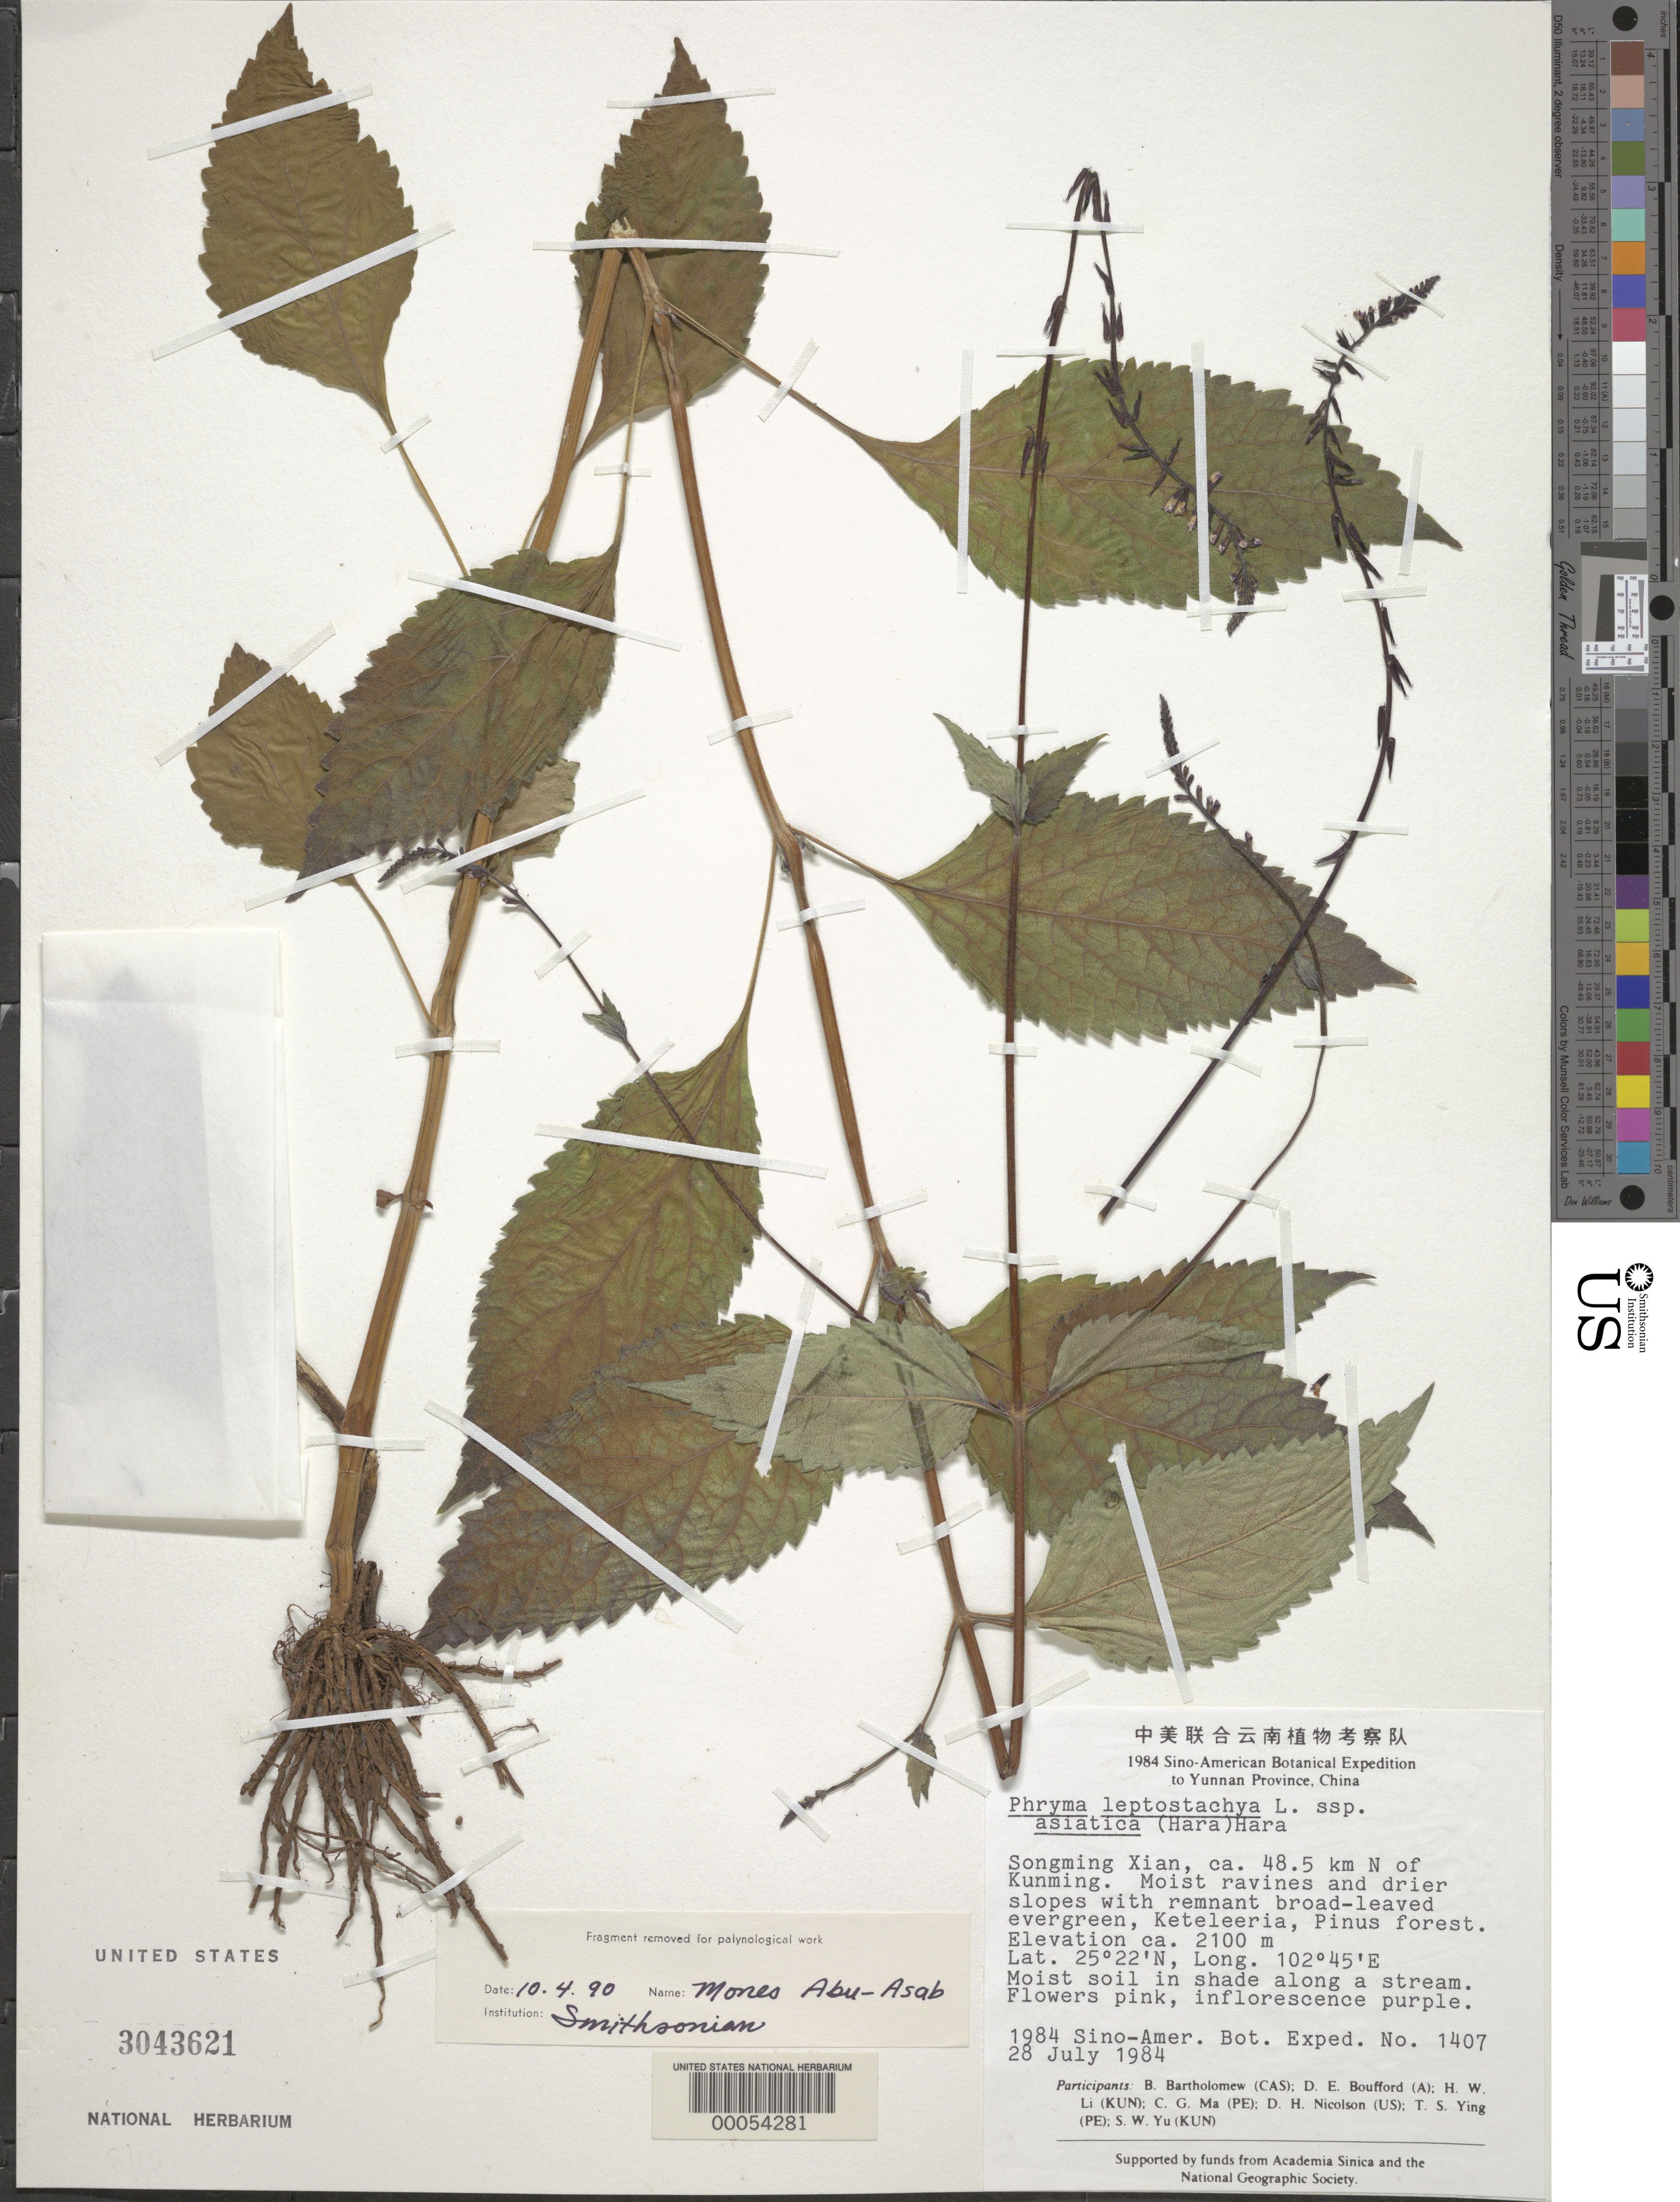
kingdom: Plantae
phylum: Tracheophyta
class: Magnoliopsida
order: Lamiales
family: Phrymaceae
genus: Phryma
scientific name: Phryma leptostachya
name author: L.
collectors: B. M. Bartholomew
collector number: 1407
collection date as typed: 28 Jul 1984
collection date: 1984-07-28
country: China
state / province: Yunnan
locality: Songming Xian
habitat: In moist soil in shade along a stream in a pinus forest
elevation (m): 2100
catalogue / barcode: US 3043621